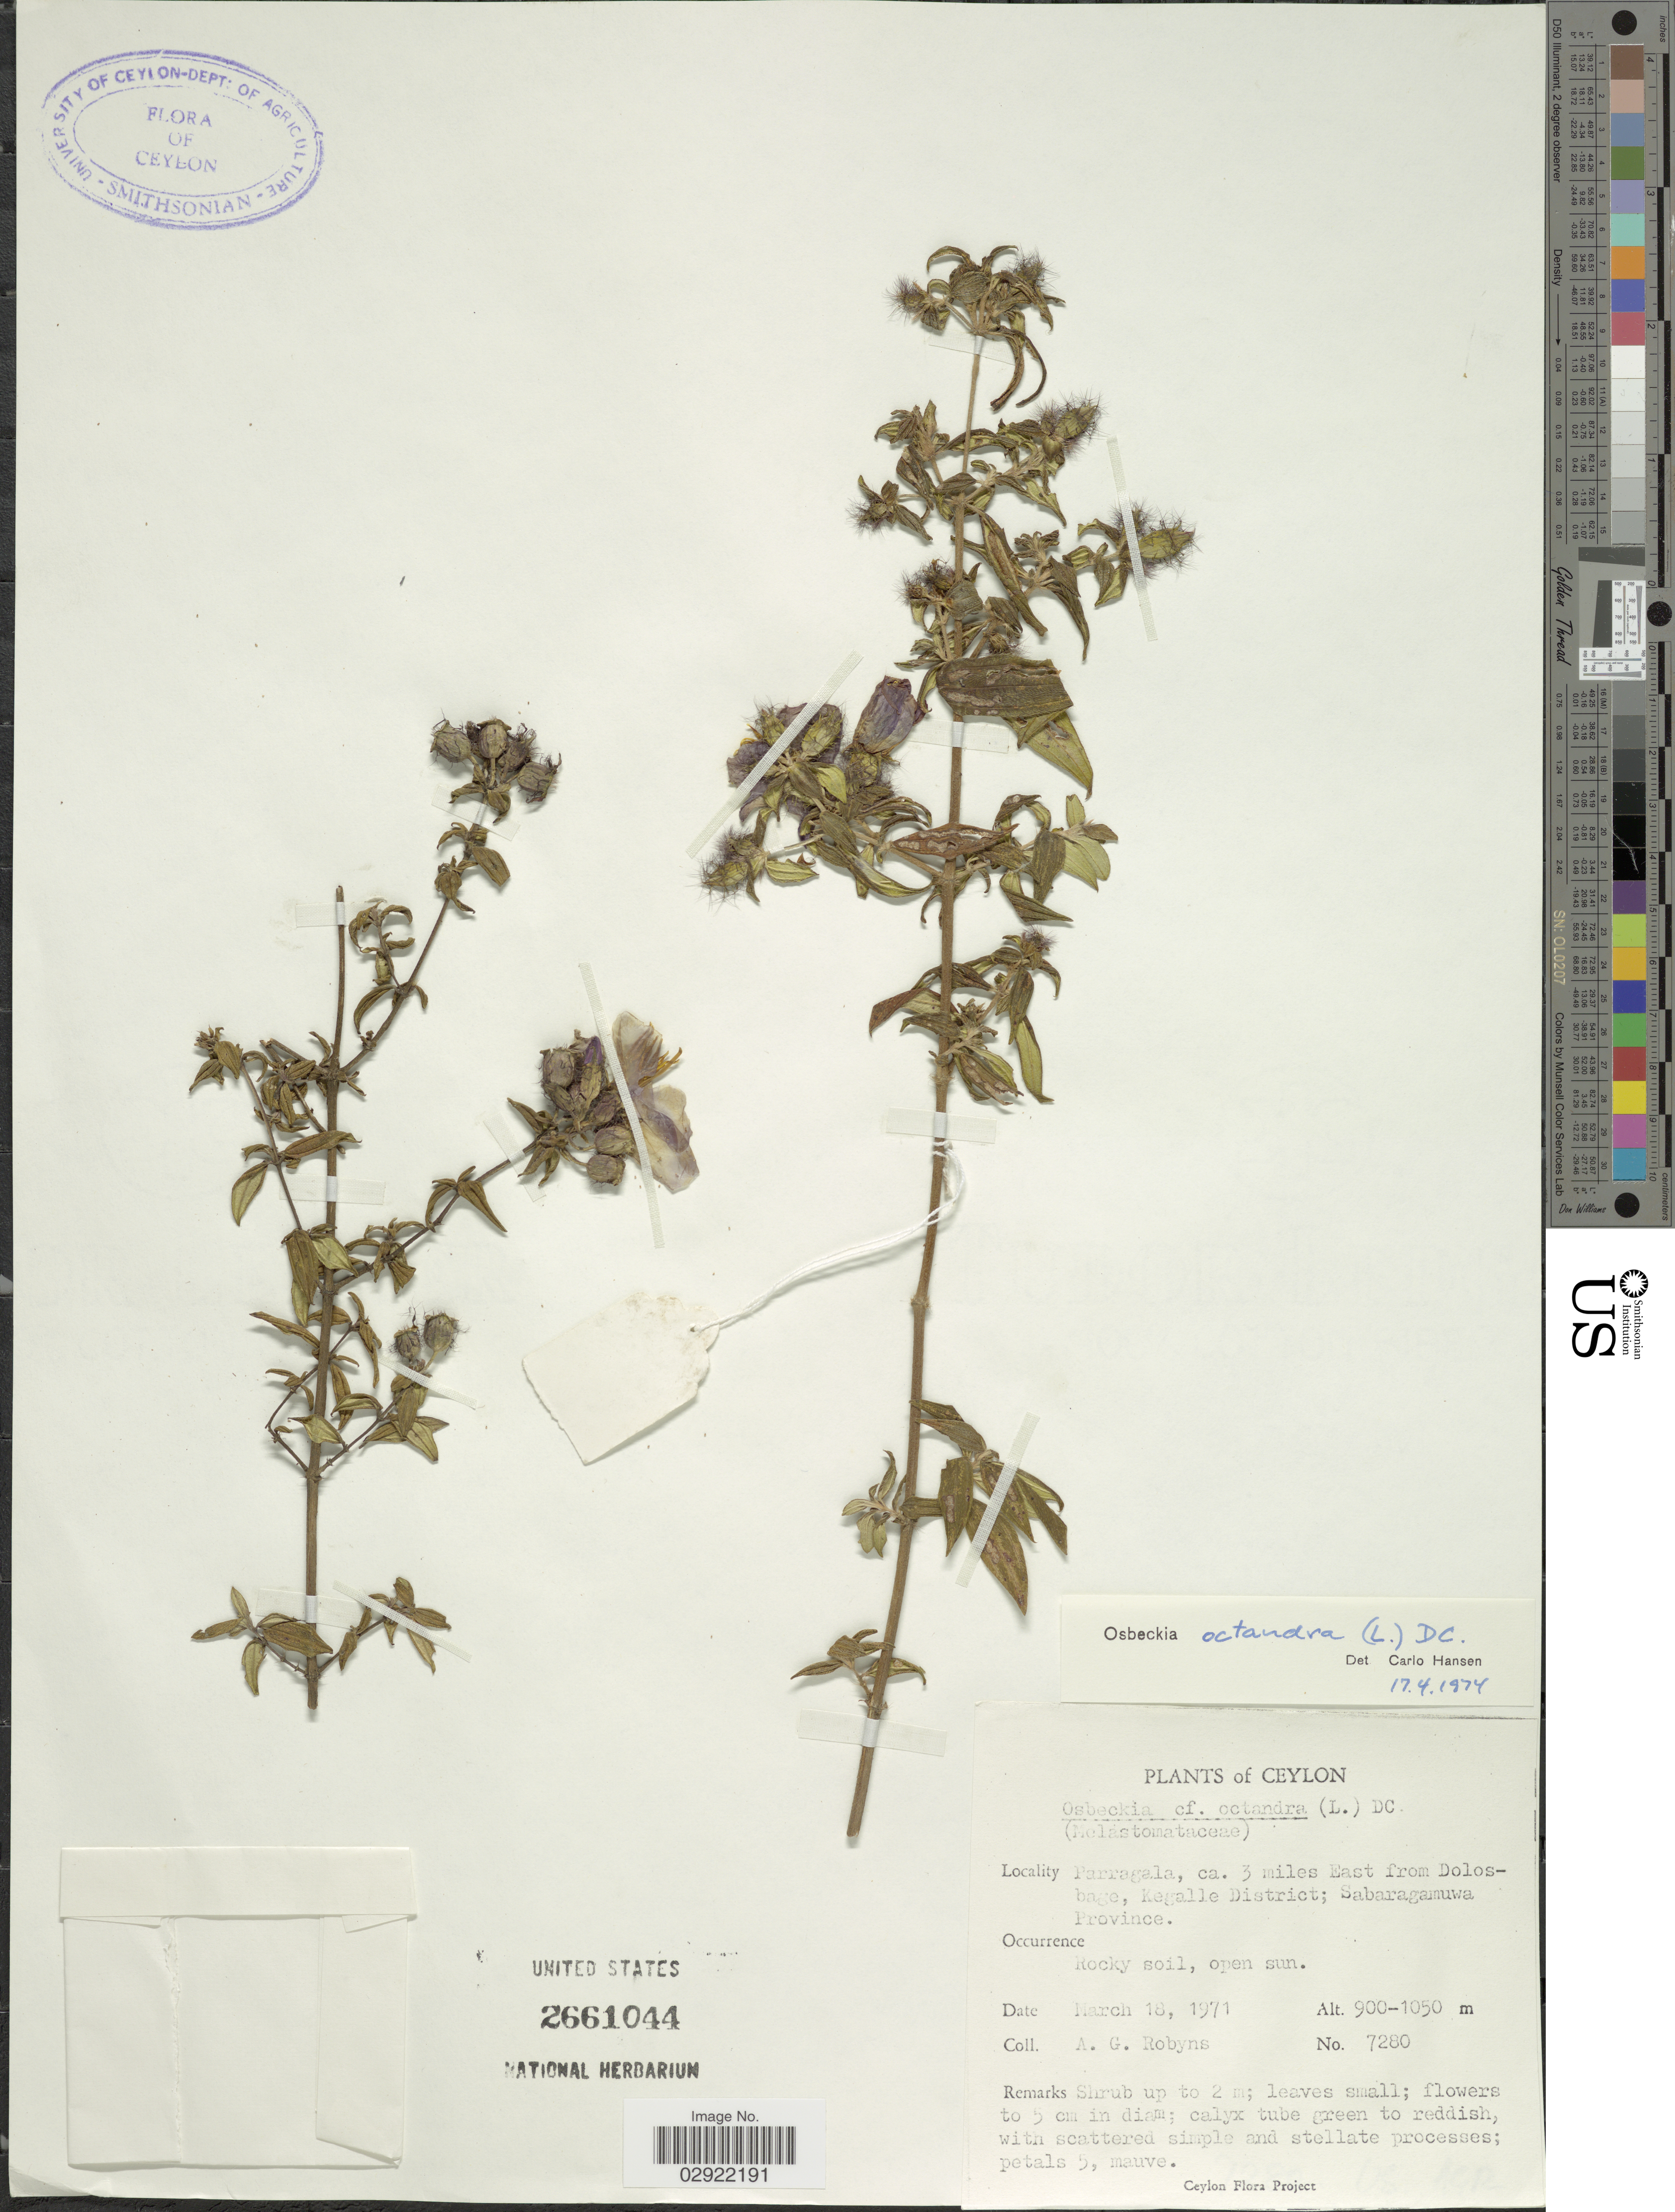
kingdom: Plantae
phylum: Tracheophyta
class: Magnoliopsida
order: Myrtales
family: Melastomataceae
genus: Osbeckia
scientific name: Osbeckia octandra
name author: DC.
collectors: A. Robyns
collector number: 7280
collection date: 1971-03-18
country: Sri Lanka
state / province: Sabaragamuwa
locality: Ceylon. Parragala, ca. 3 miles East from Dolosbage, Kegalle District.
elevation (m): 900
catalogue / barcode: US 2661044